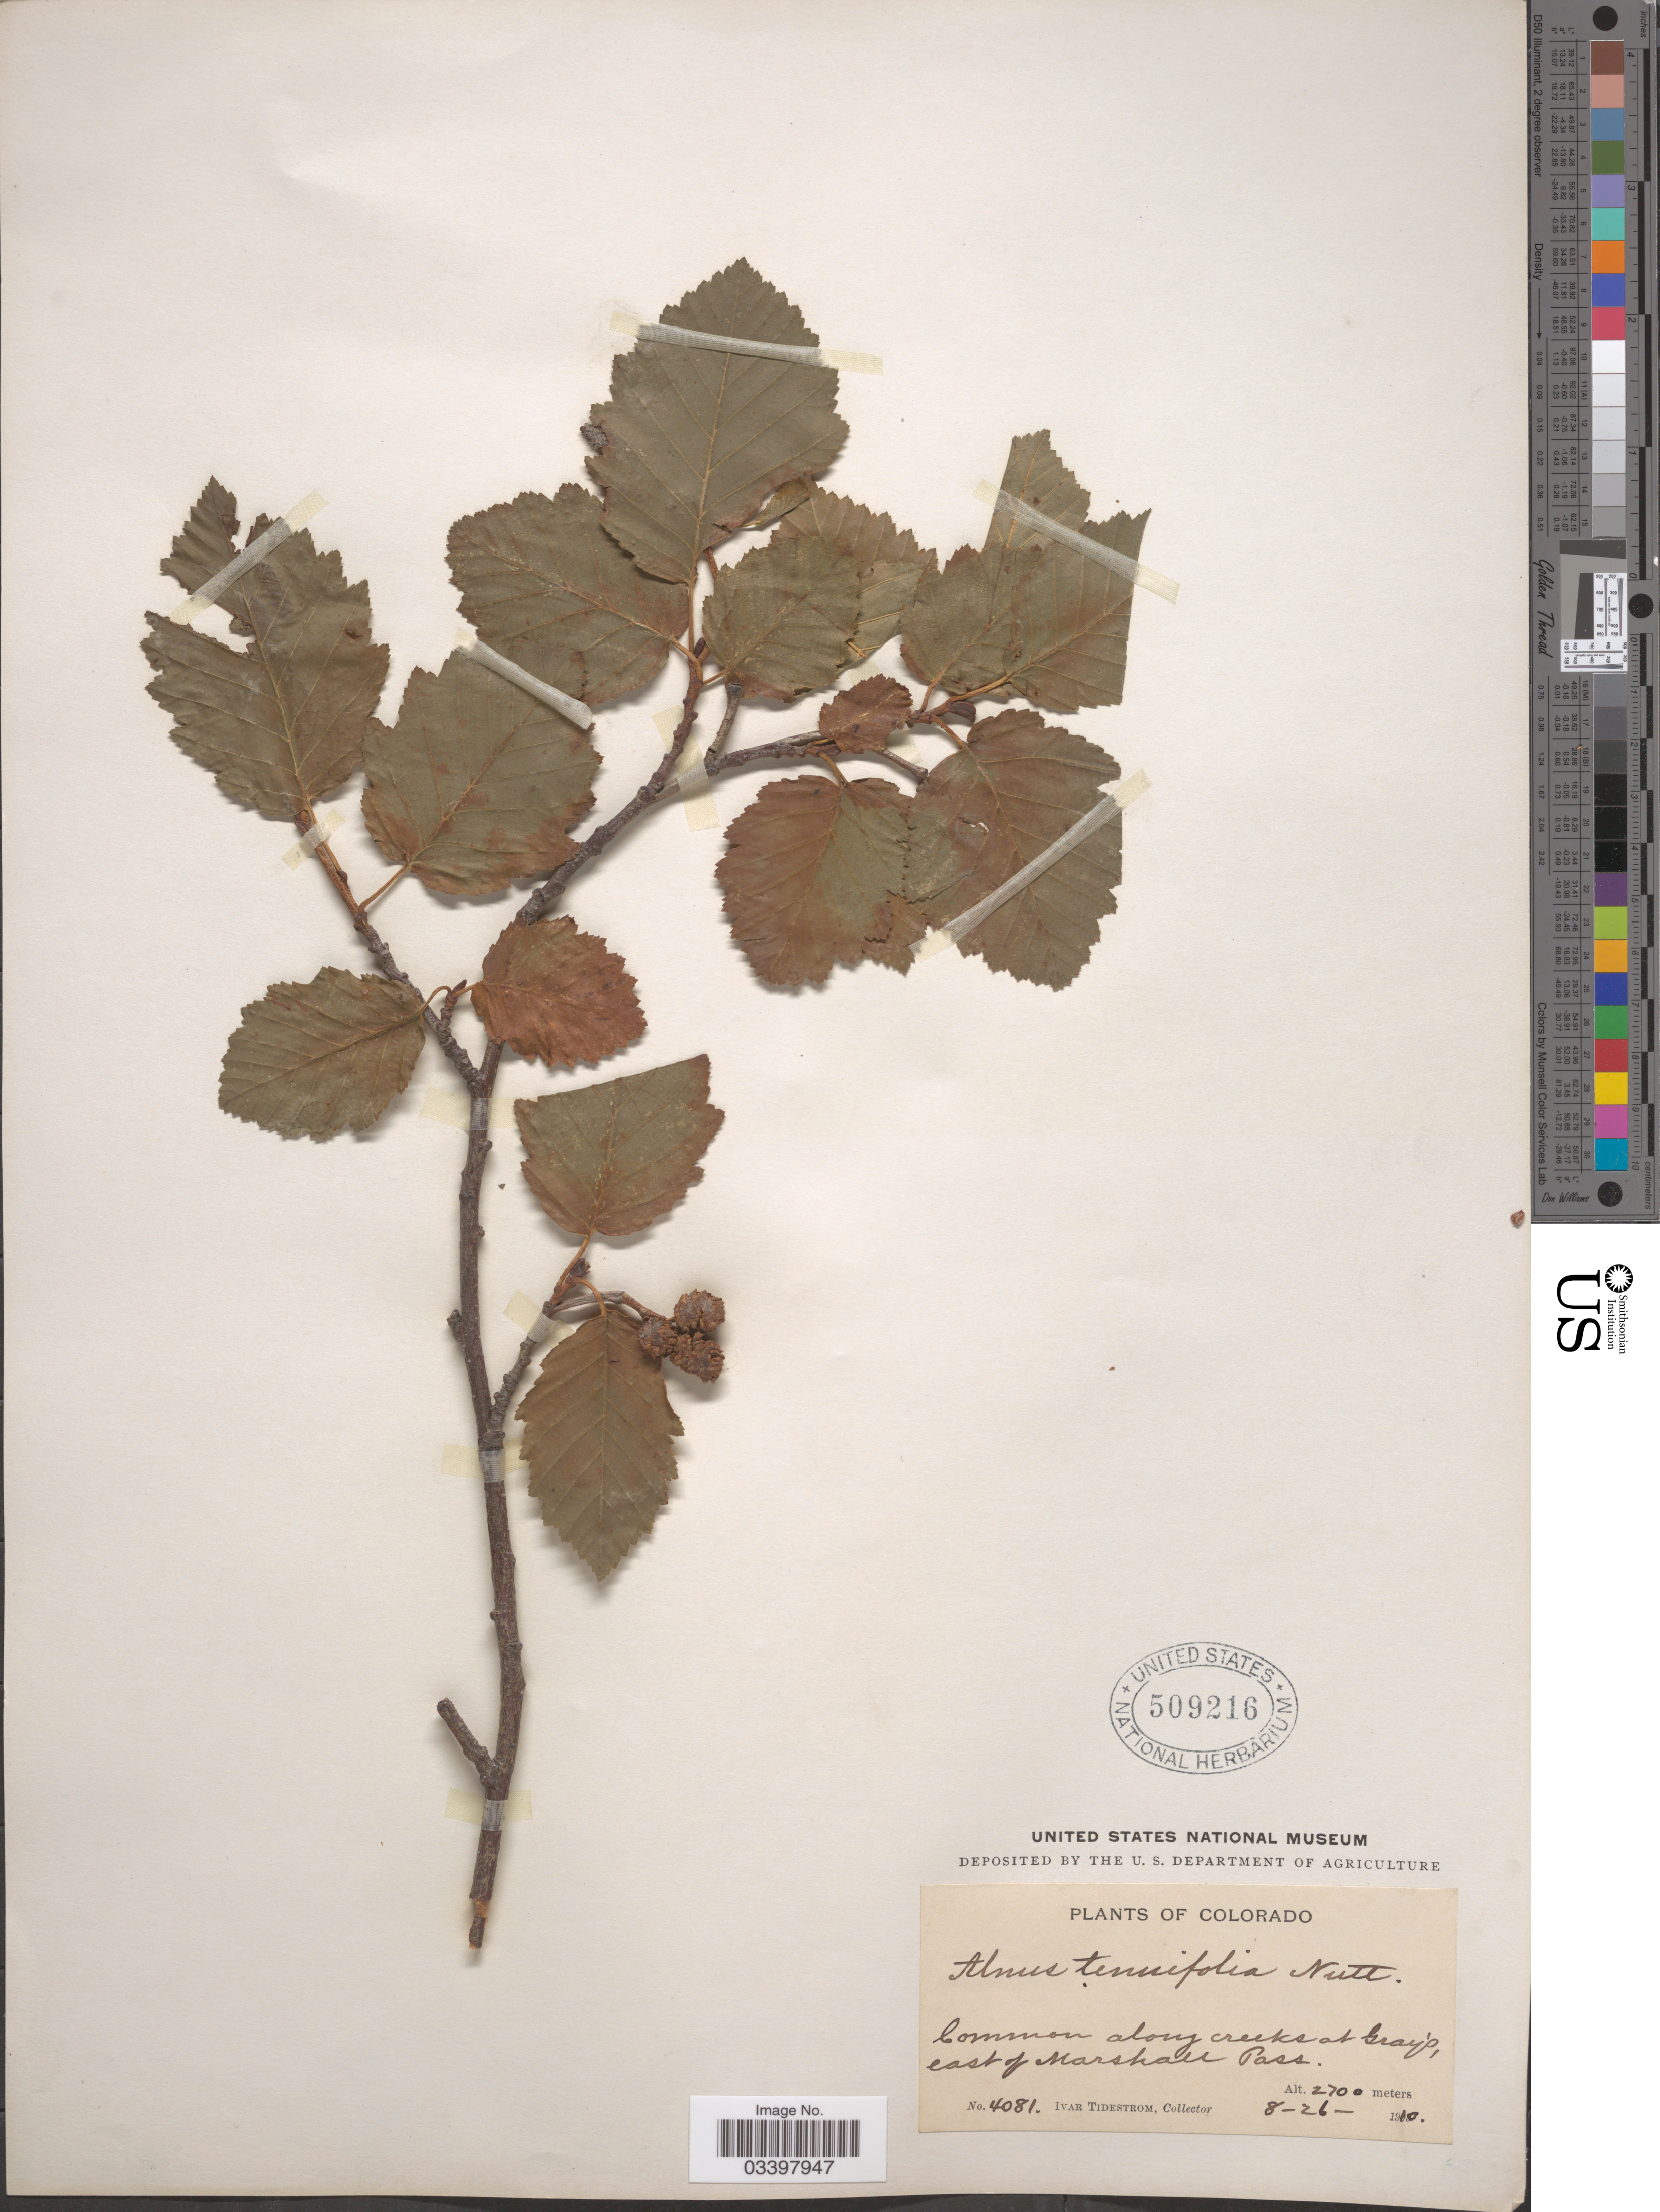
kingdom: Plantae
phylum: Tracheophyta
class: Magnoliopsida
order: Fagales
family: Betulaceae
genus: Alnus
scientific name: Alnus tenuifolia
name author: Nutt.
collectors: I. F. Tidestrom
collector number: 4081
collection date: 1910-08-26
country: United States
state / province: Colorado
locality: Along creeks at Gray's east of Marshall Pass.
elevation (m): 2700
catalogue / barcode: US 509216